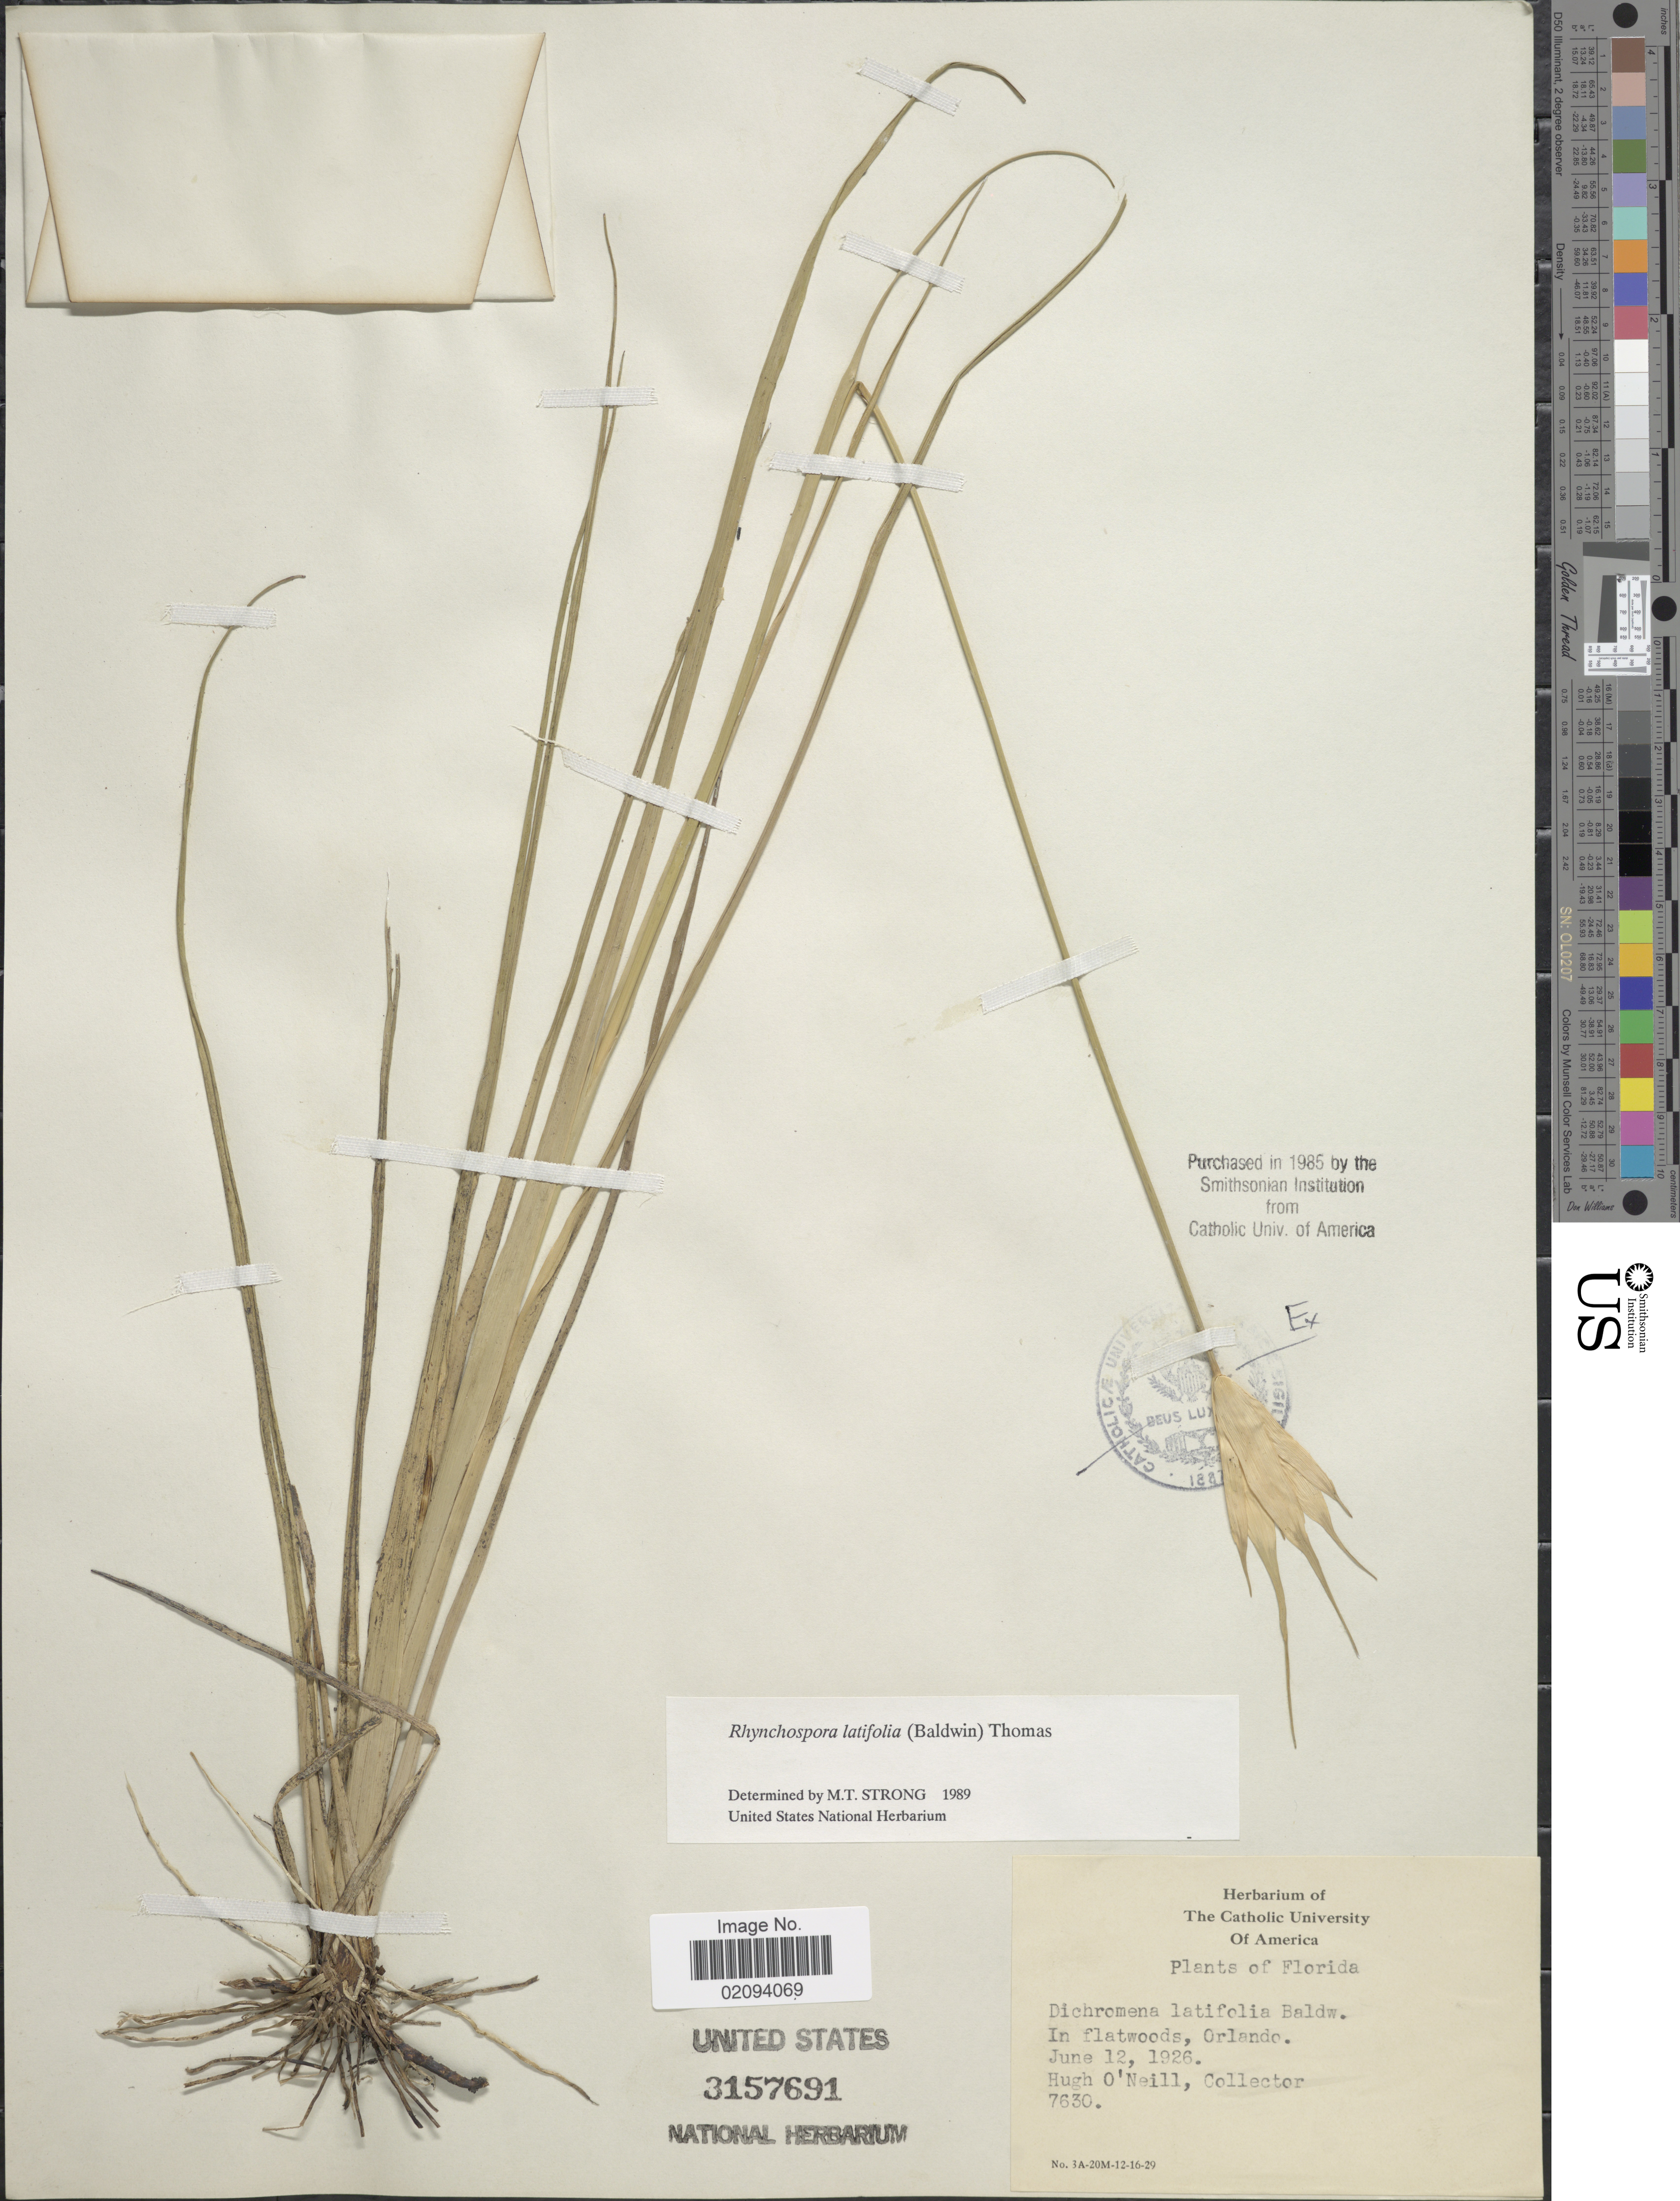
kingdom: Plantae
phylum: Tracheophyta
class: Liliopsida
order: Poales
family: Cyperaceae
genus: Rhynchospora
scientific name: Rhynchospora latifolia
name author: (Baldwin ex Elliott) W.W. Thomas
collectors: H. O'Neill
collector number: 7630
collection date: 1926-06-12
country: United States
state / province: Florida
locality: In flatwoods, Orlando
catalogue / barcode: US 3157691